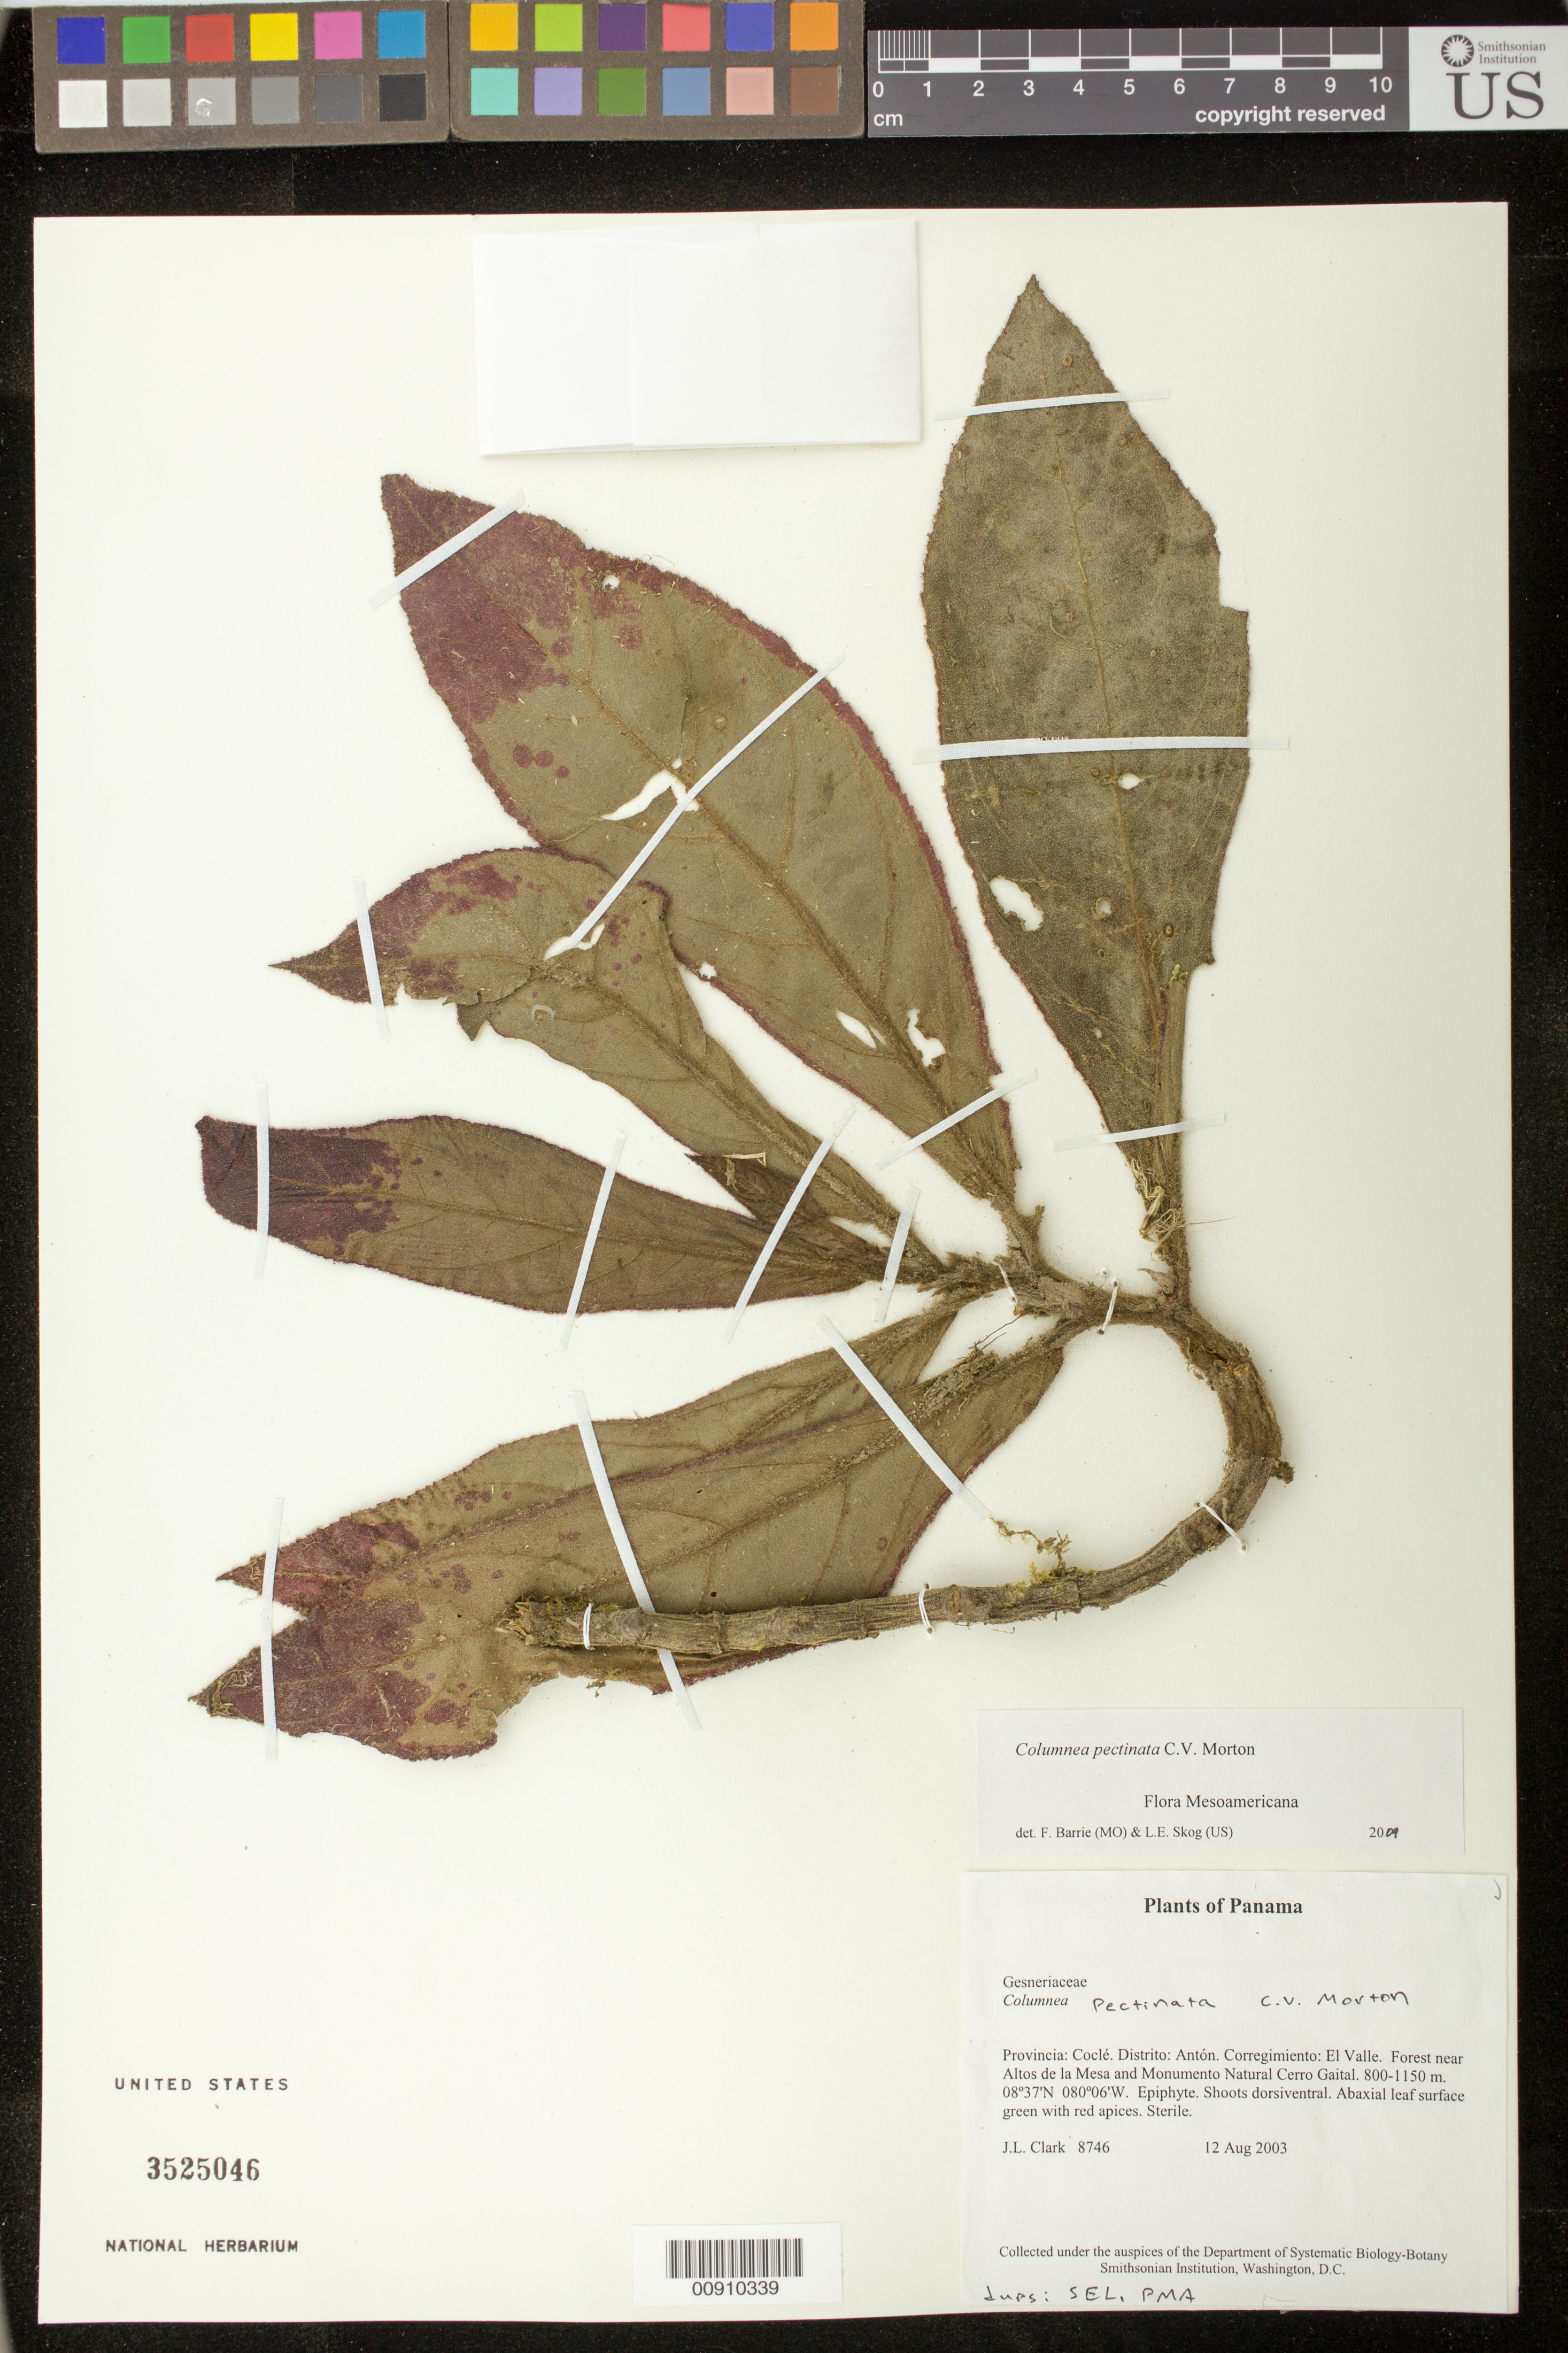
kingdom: Plantae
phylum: Tracheophyta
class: Magnoliopsida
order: Lamiales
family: Gesneriaceae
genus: Columnea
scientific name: Columnea sp.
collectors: J. L. Clark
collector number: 8746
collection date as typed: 12 Aug 2003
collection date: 2003-08-12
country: Panama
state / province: Coclé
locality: Antón. Corregimiento: El Valle. Forest near Altos de la Mesa and Monumento Natural Cerro Gaital.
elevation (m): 800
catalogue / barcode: US 3524046